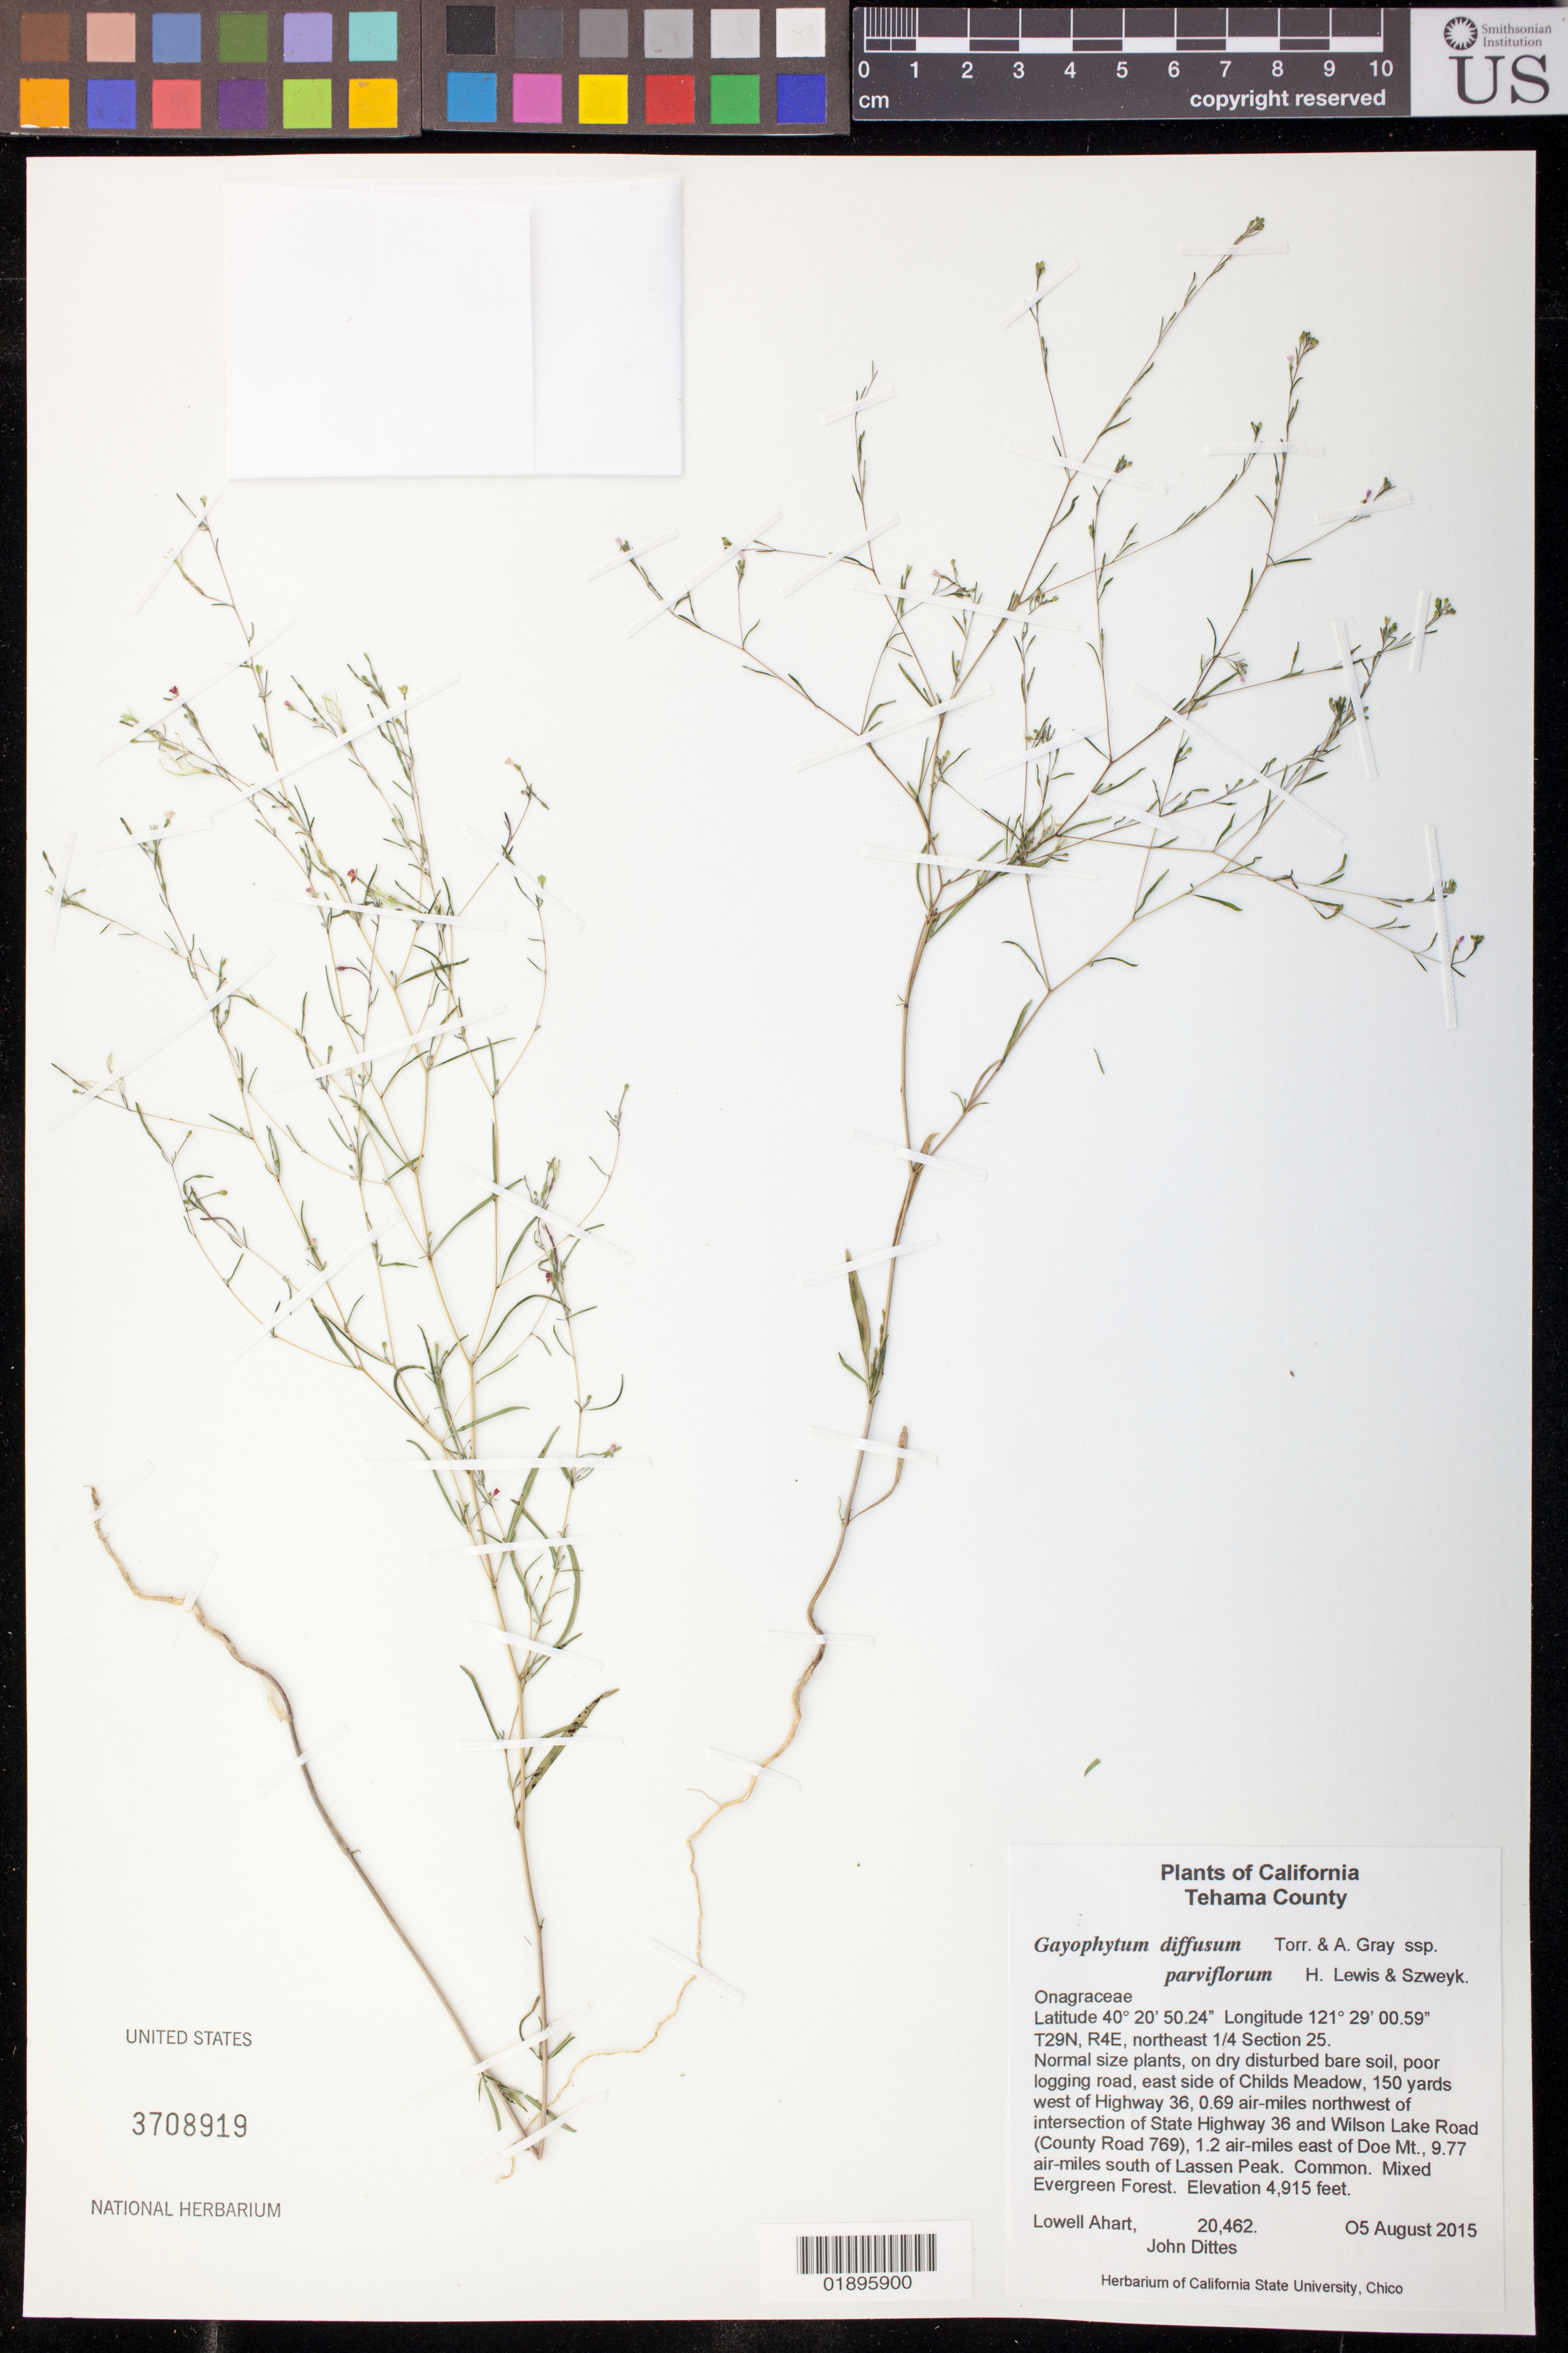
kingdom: Plantae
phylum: Tracheophyta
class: Magnoliopsida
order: Myrtales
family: Onagraceae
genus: Gayophytum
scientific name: Gayophytum diffusum subsp. parviflorum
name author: F. H. Lewis & Szweyk.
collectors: L. Ahart & J. Dittes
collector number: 20462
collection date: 2015-08-05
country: United States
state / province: California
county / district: Tehama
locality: T29N, R4E, northeast 1/4 section 25. Logging road, east side of Childs Meadow, 150 yards west of Highway 36, 0.69 air-miles northwest of intersection of State Highway 36 and Wilson Lake Road (County Road 769), 1.2 air-miles east of Doe Mt, 9.77 air-miles south of Lassen Peak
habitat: Mixed evergreen forest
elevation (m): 1468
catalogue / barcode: US 3708919